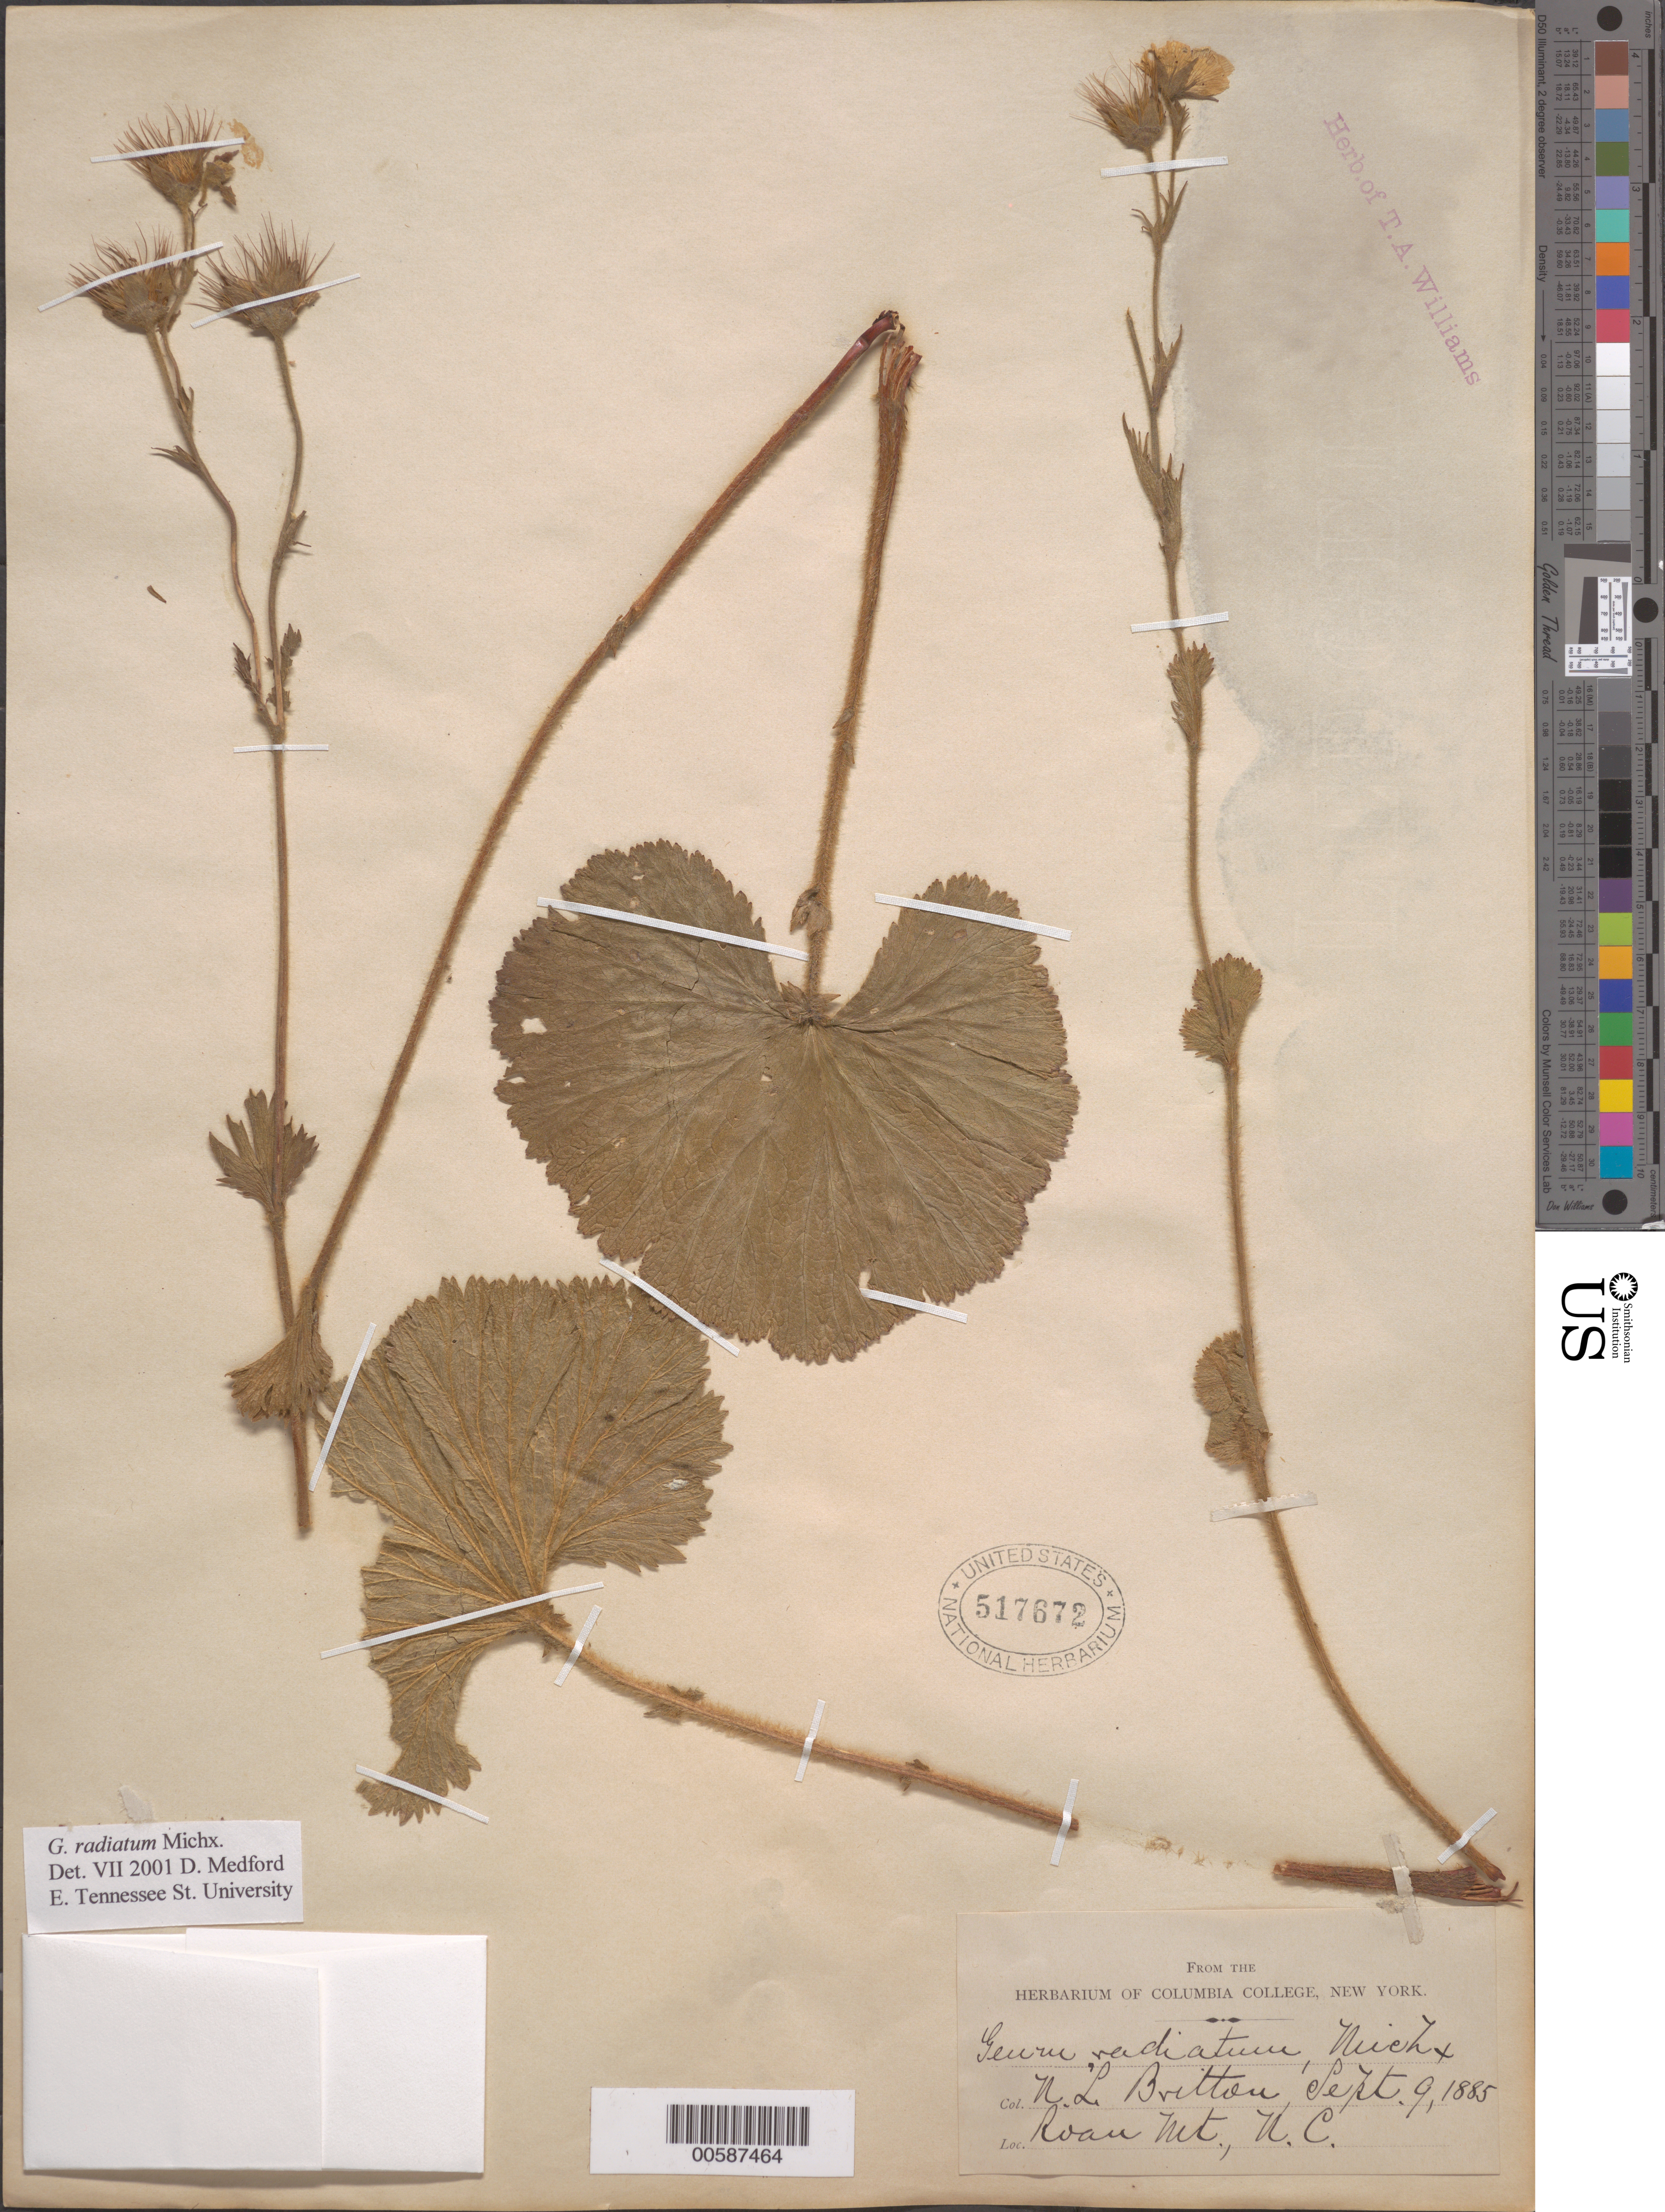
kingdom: Plantae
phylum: Tracheophyta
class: Magnoliopsida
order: Rosales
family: Rosaceae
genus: Geum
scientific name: Geum radiatum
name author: Michx.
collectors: N. Britton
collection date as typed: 09 Sep 1885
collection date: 1885-09-09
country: United States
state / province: North Carolina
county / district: Mitchell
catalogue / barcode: US 517672